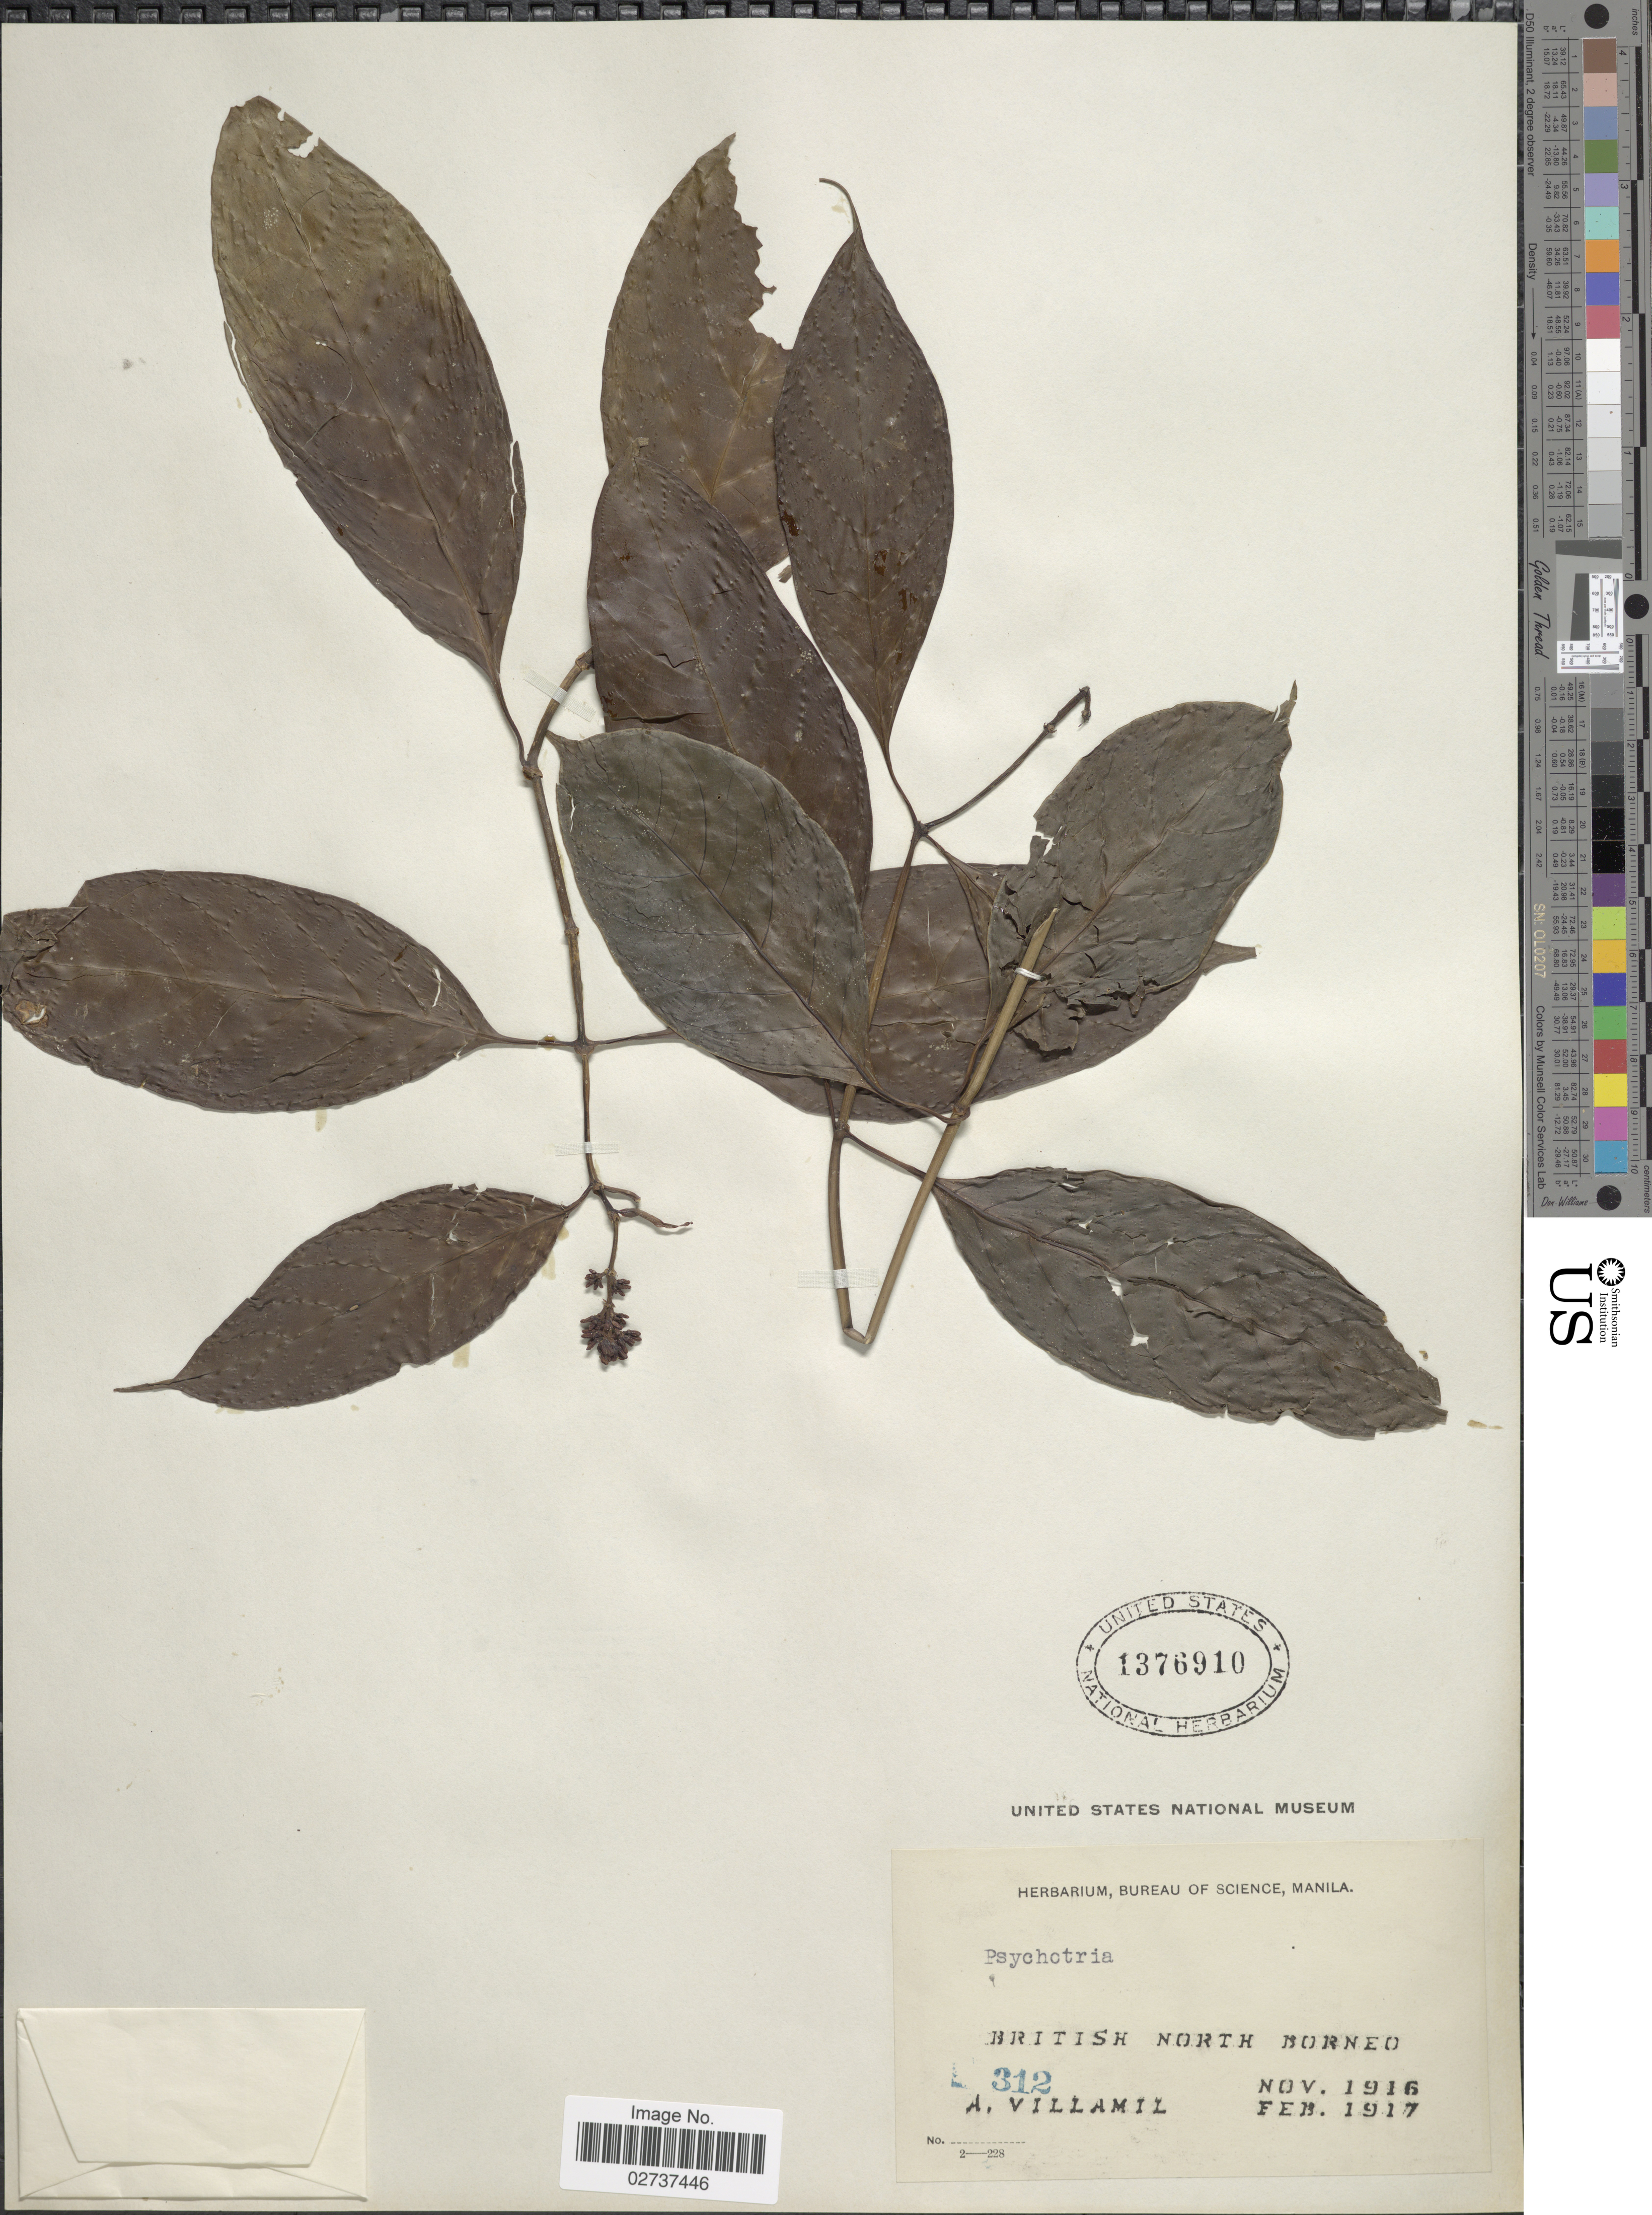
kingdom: Plantae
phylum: Tracheophyta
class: Magnoliopsida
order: Gentianales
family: Rubiaceae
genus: Psychotria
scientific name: Psychotria sp.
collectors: A. Villamil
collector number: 312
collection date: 1916-11/1917-02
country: Malaysia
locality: British North Borneo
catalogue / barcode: US 1376910